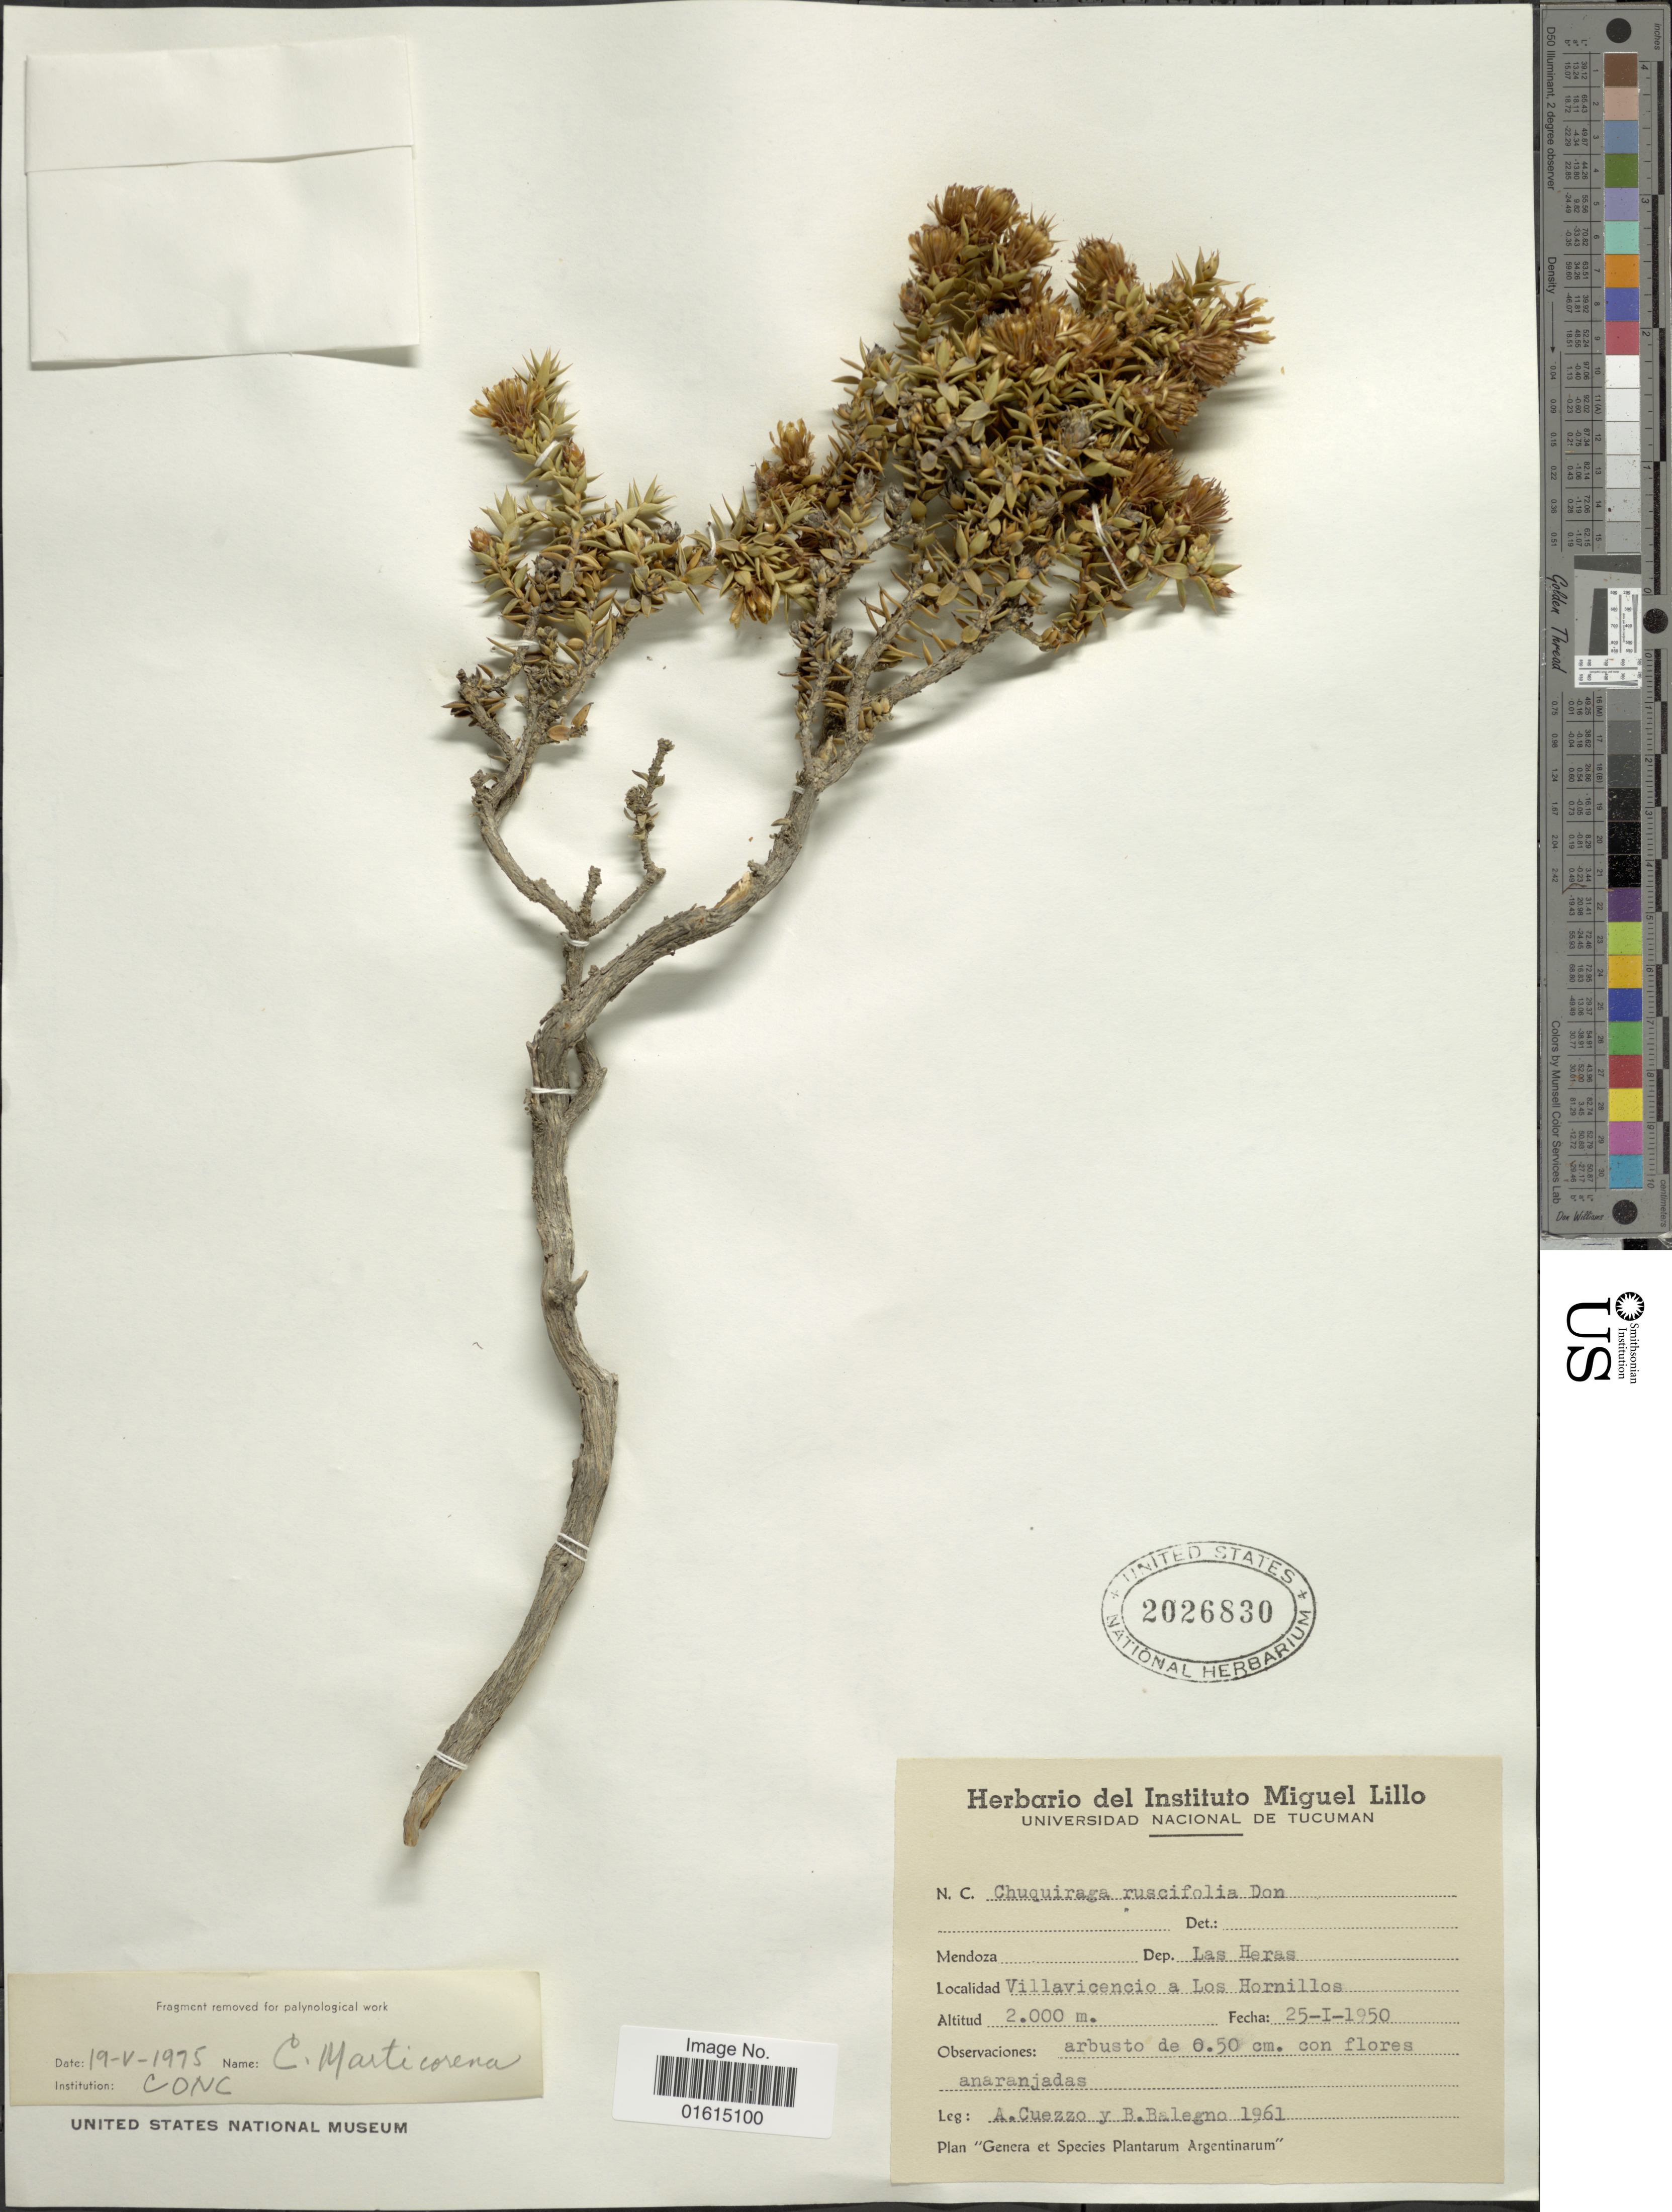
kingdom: Plantae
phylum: Tracheophyta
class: Magnoliopsida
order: Asterales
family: Asteraceae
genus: Chuquiraga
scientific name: Chuquiraga ruscifolia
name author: D. Don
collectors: A. Cuezzo & B. Balegno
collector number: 1961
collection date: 1950-01-24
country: Argentina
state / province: Mendoza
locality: Dep. Las Heras, Villavicencio a Los Hornillos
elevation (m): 2000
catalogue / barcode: US 2026830